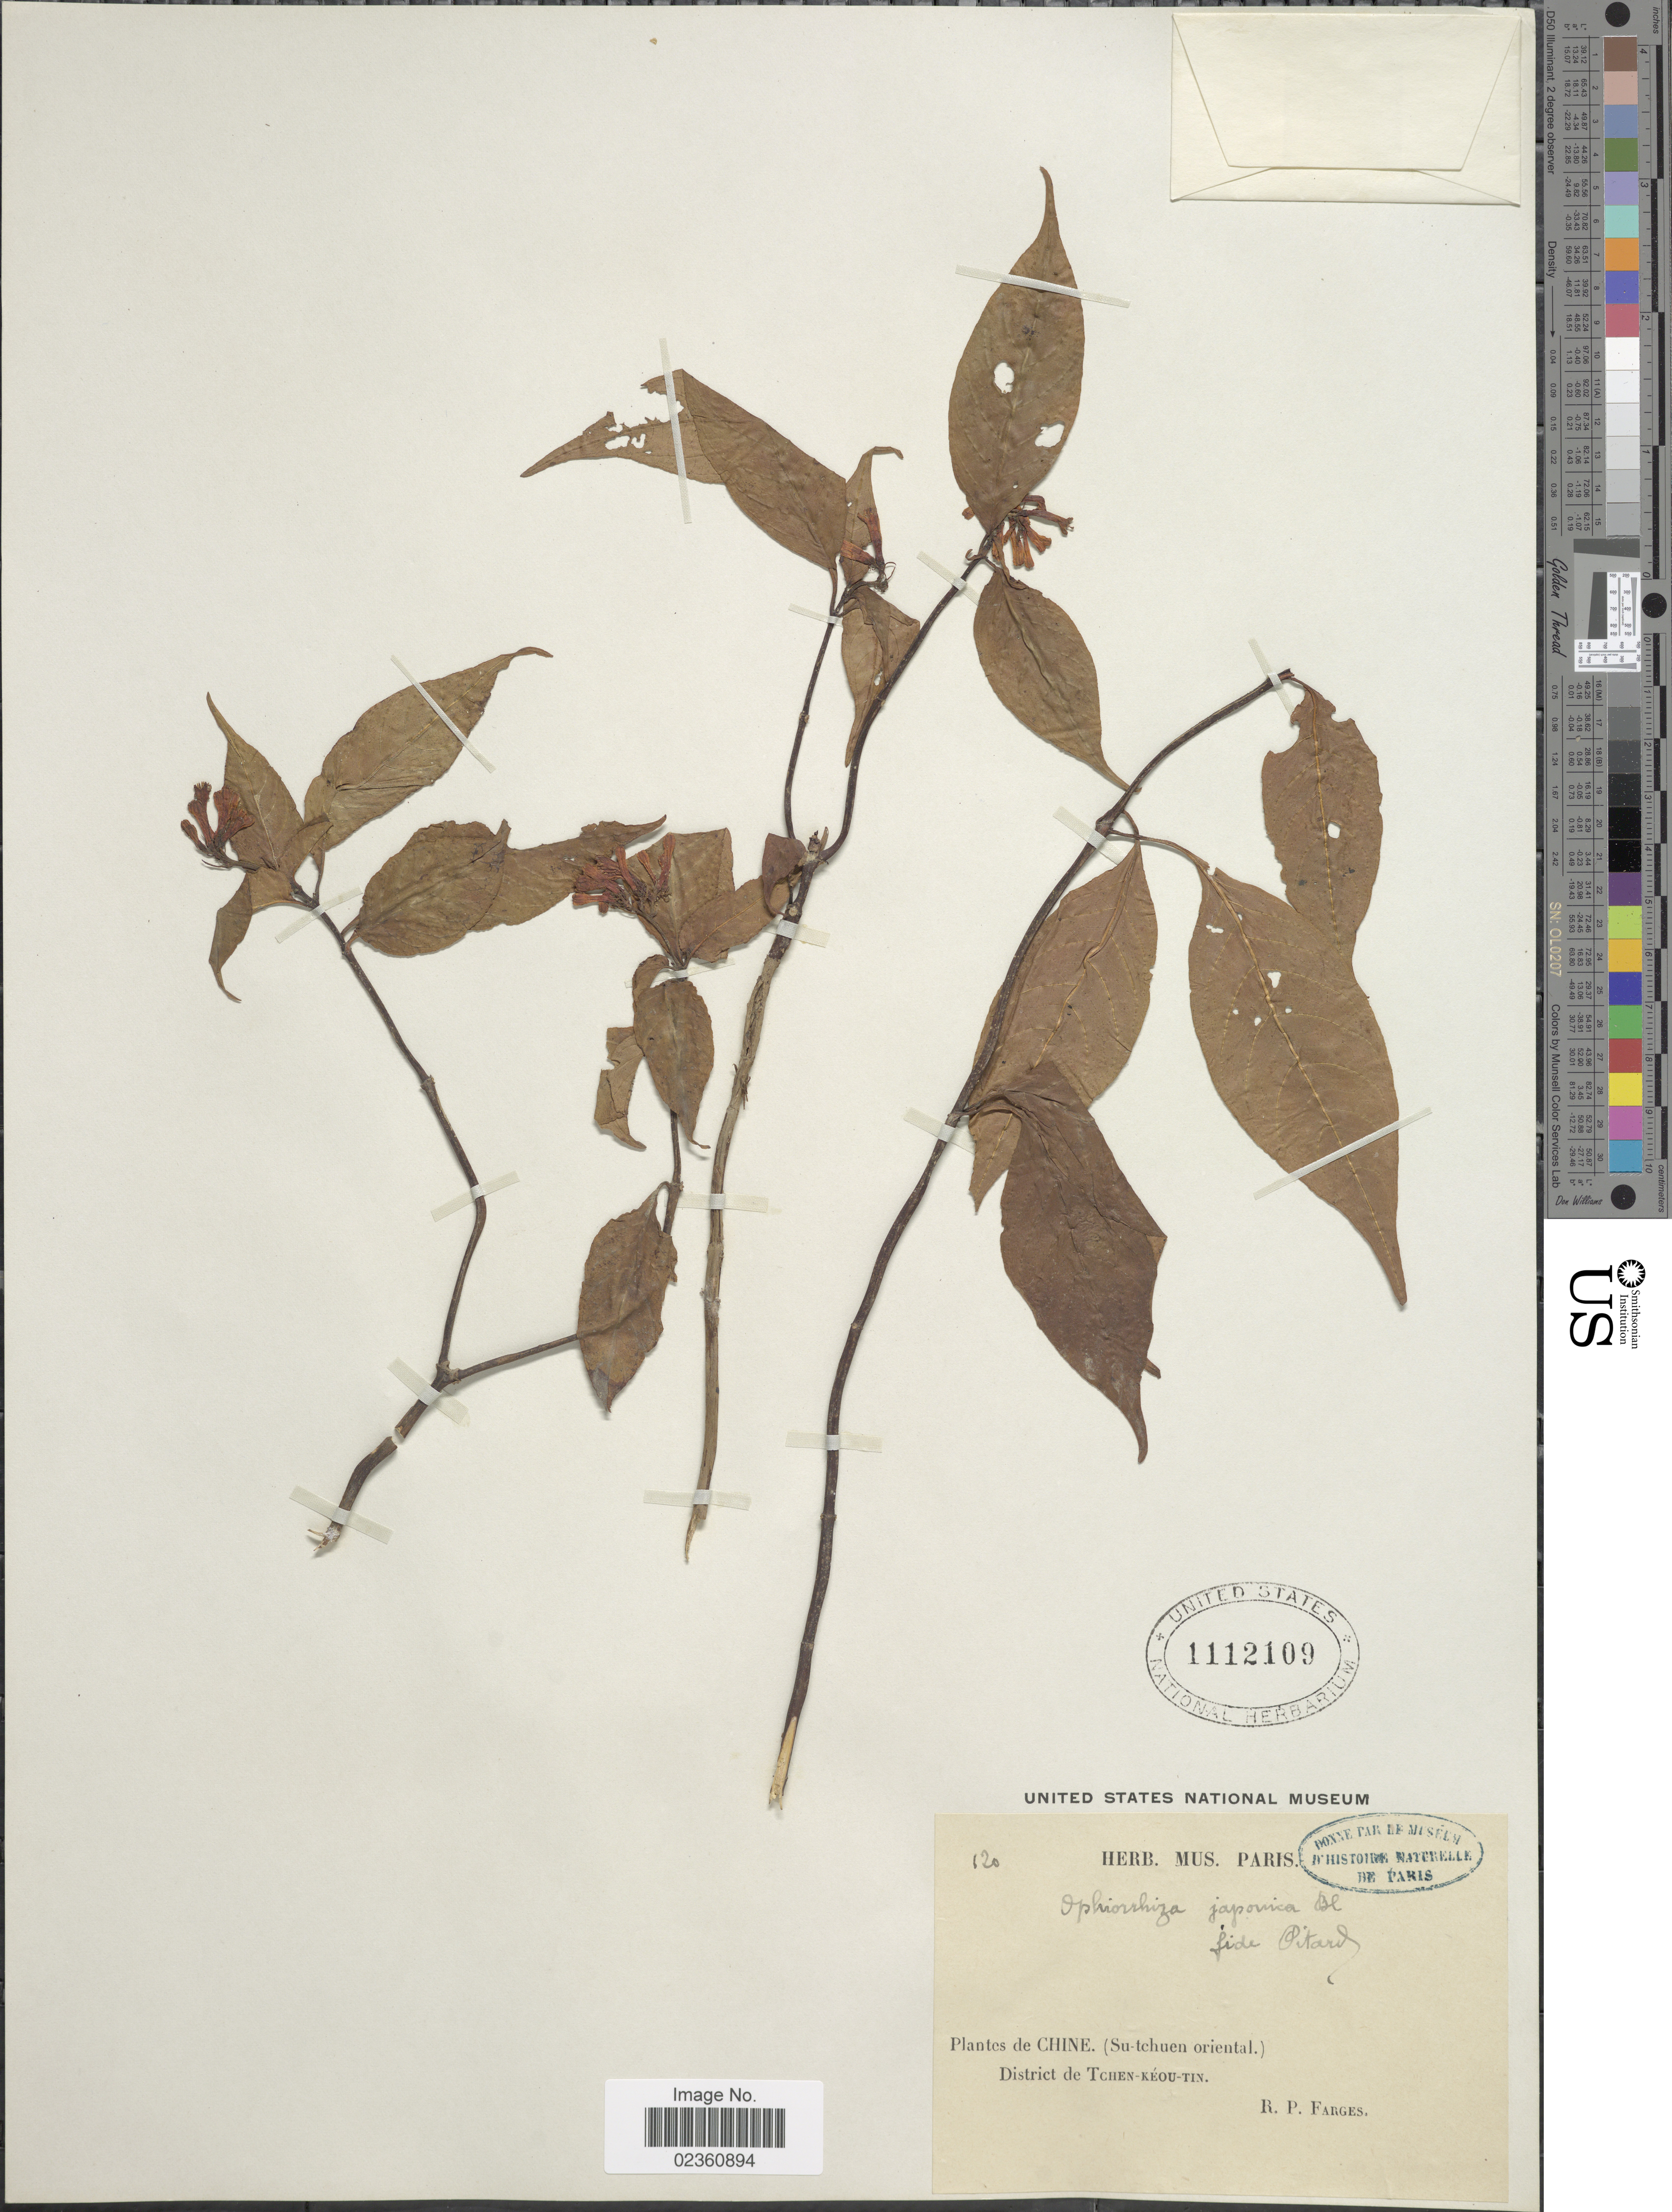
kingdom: Plantae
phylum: Tracheophyta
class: Magnoliopsida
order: Gentianales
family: Rubiaceae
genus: Ophiorrhiza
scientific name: Ophiorrhiza japonica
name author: Blume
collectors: R. Farges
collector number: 120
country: China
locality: (Su-tchuen oriental) District de Tchen-Kéou-Tin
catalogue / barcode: US 1112109